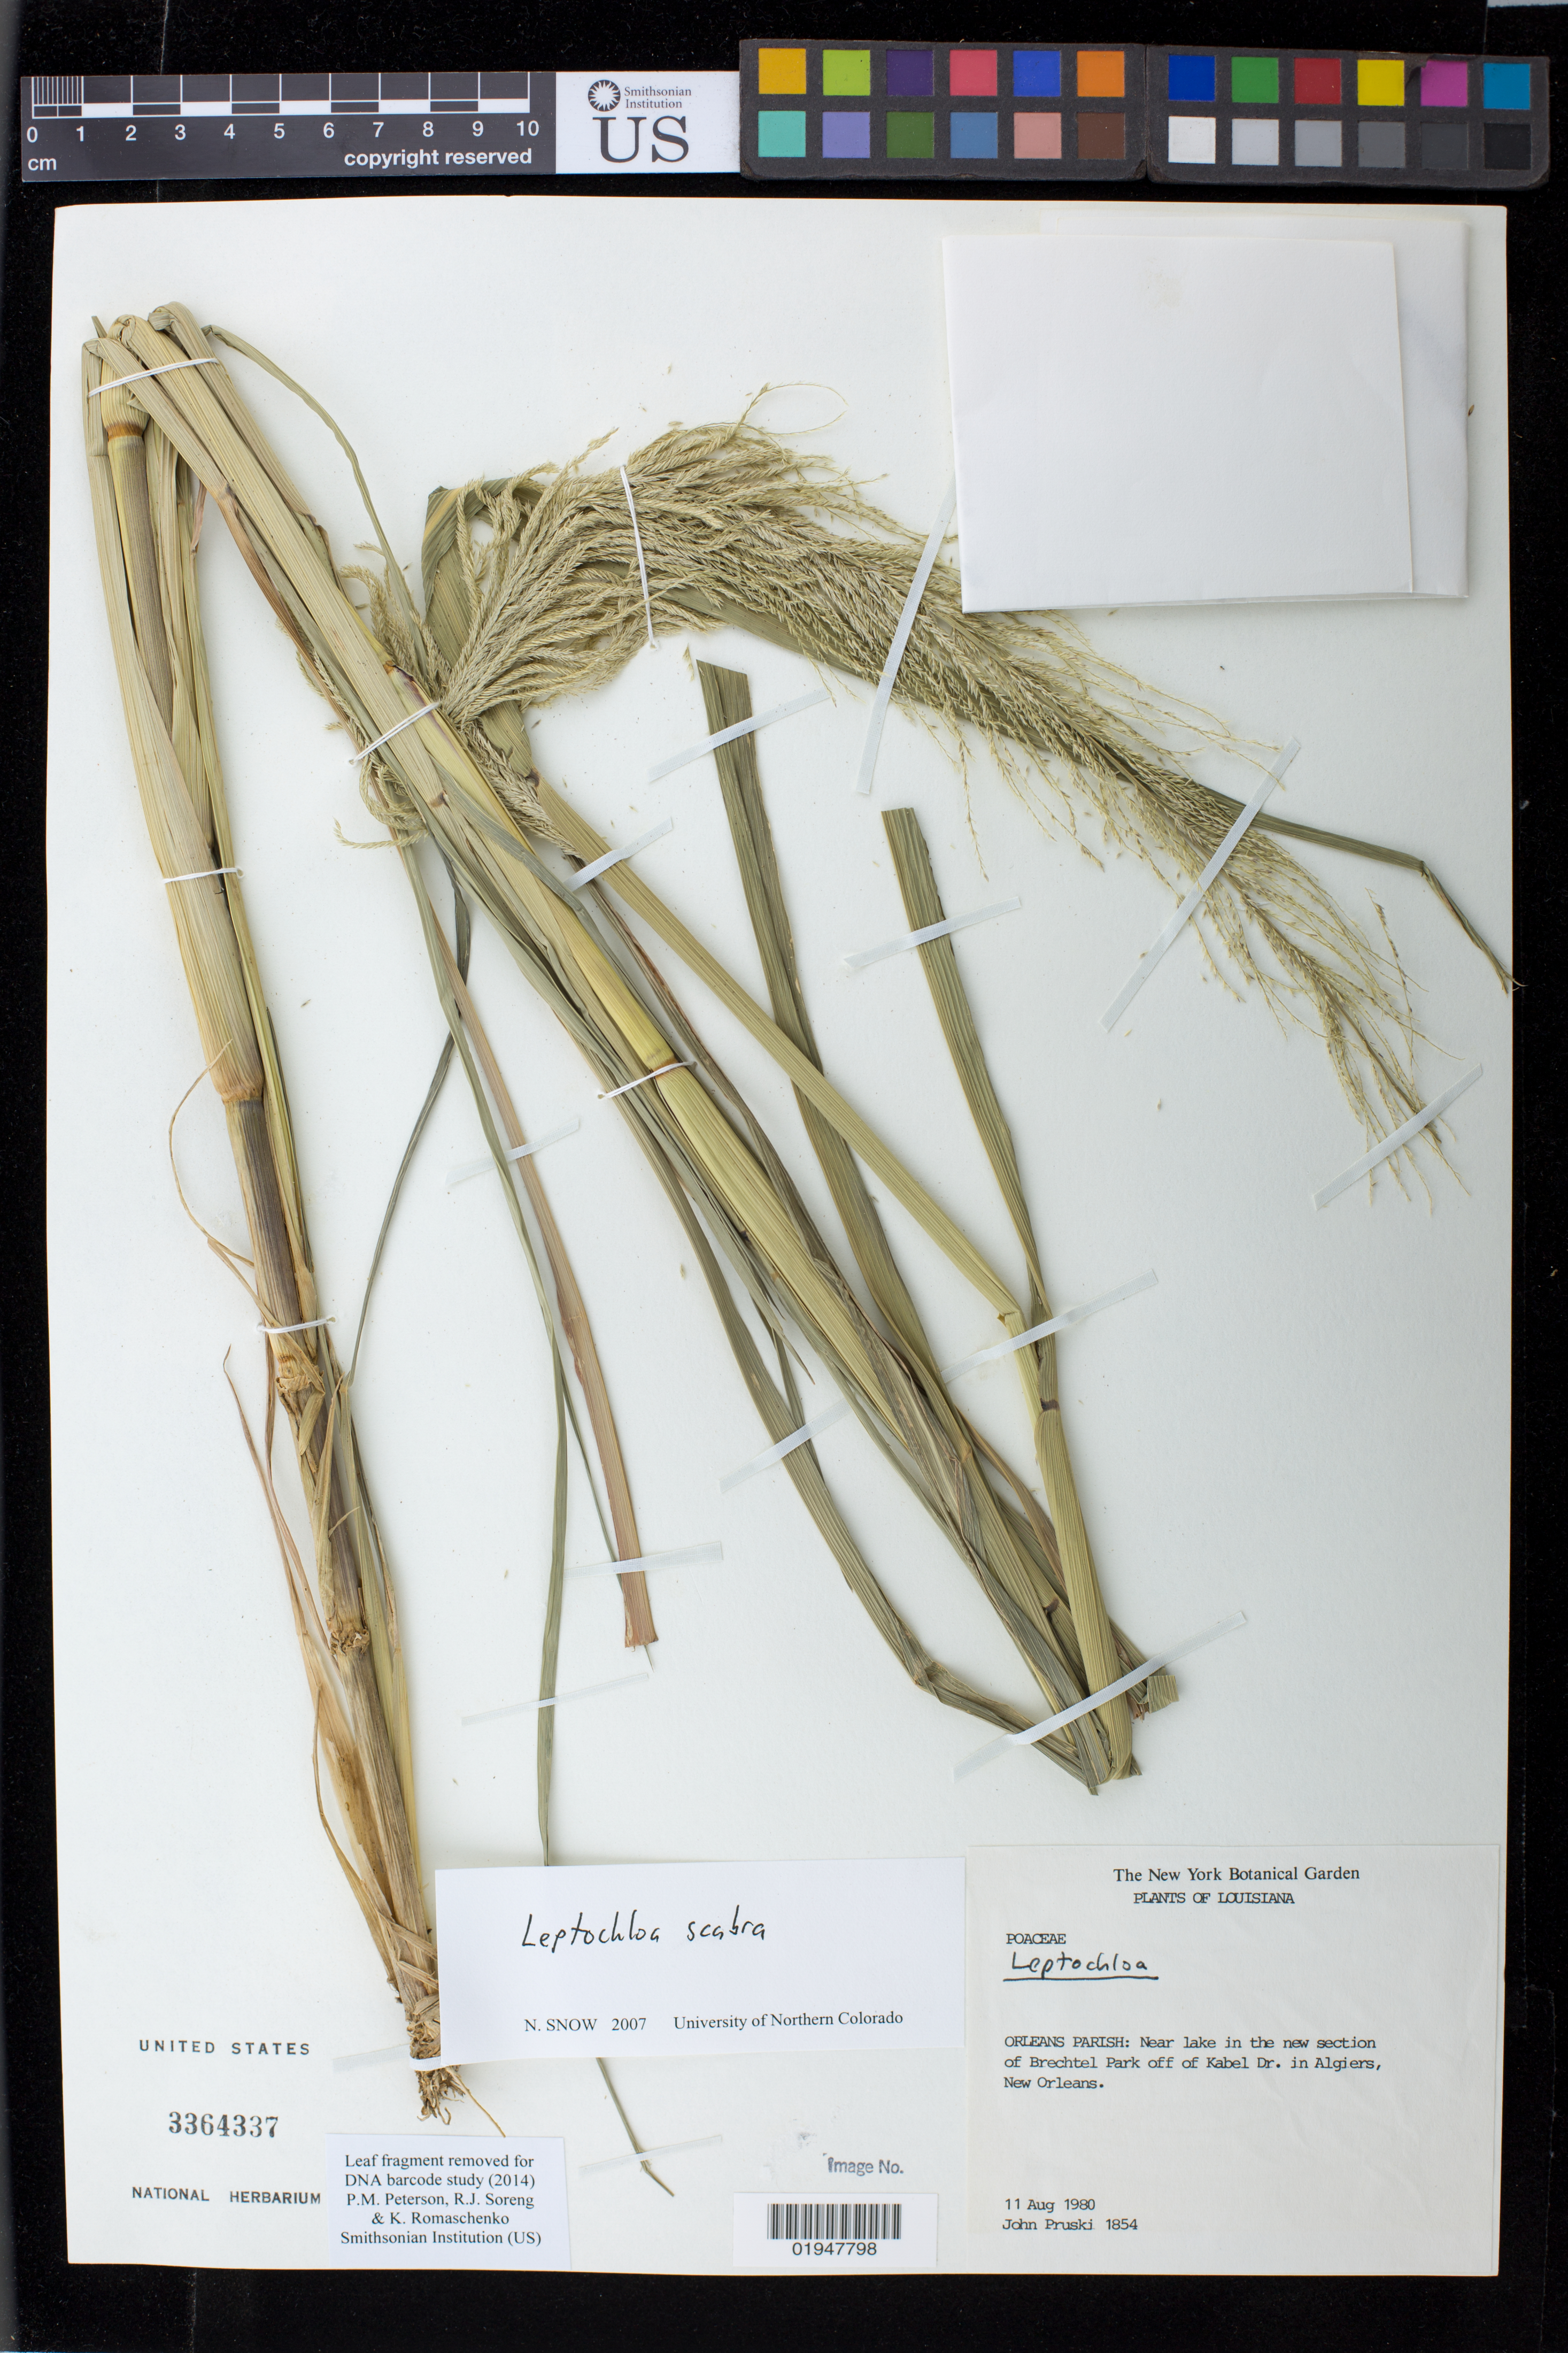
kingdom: Plantae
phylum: Tracheophyta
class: Liliopsida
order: Poales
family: Poaceae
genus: Leptochloa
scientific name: Leptochloa scabra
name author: Nees in Mart.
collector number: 1854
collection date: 1980-08-11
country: United States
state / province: Louisiana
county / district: Orleans Parish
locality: Near lake in the new section of Brechtel Park off of Kabel Dr. in Algiers, New Orleans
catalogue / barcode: US 3364337